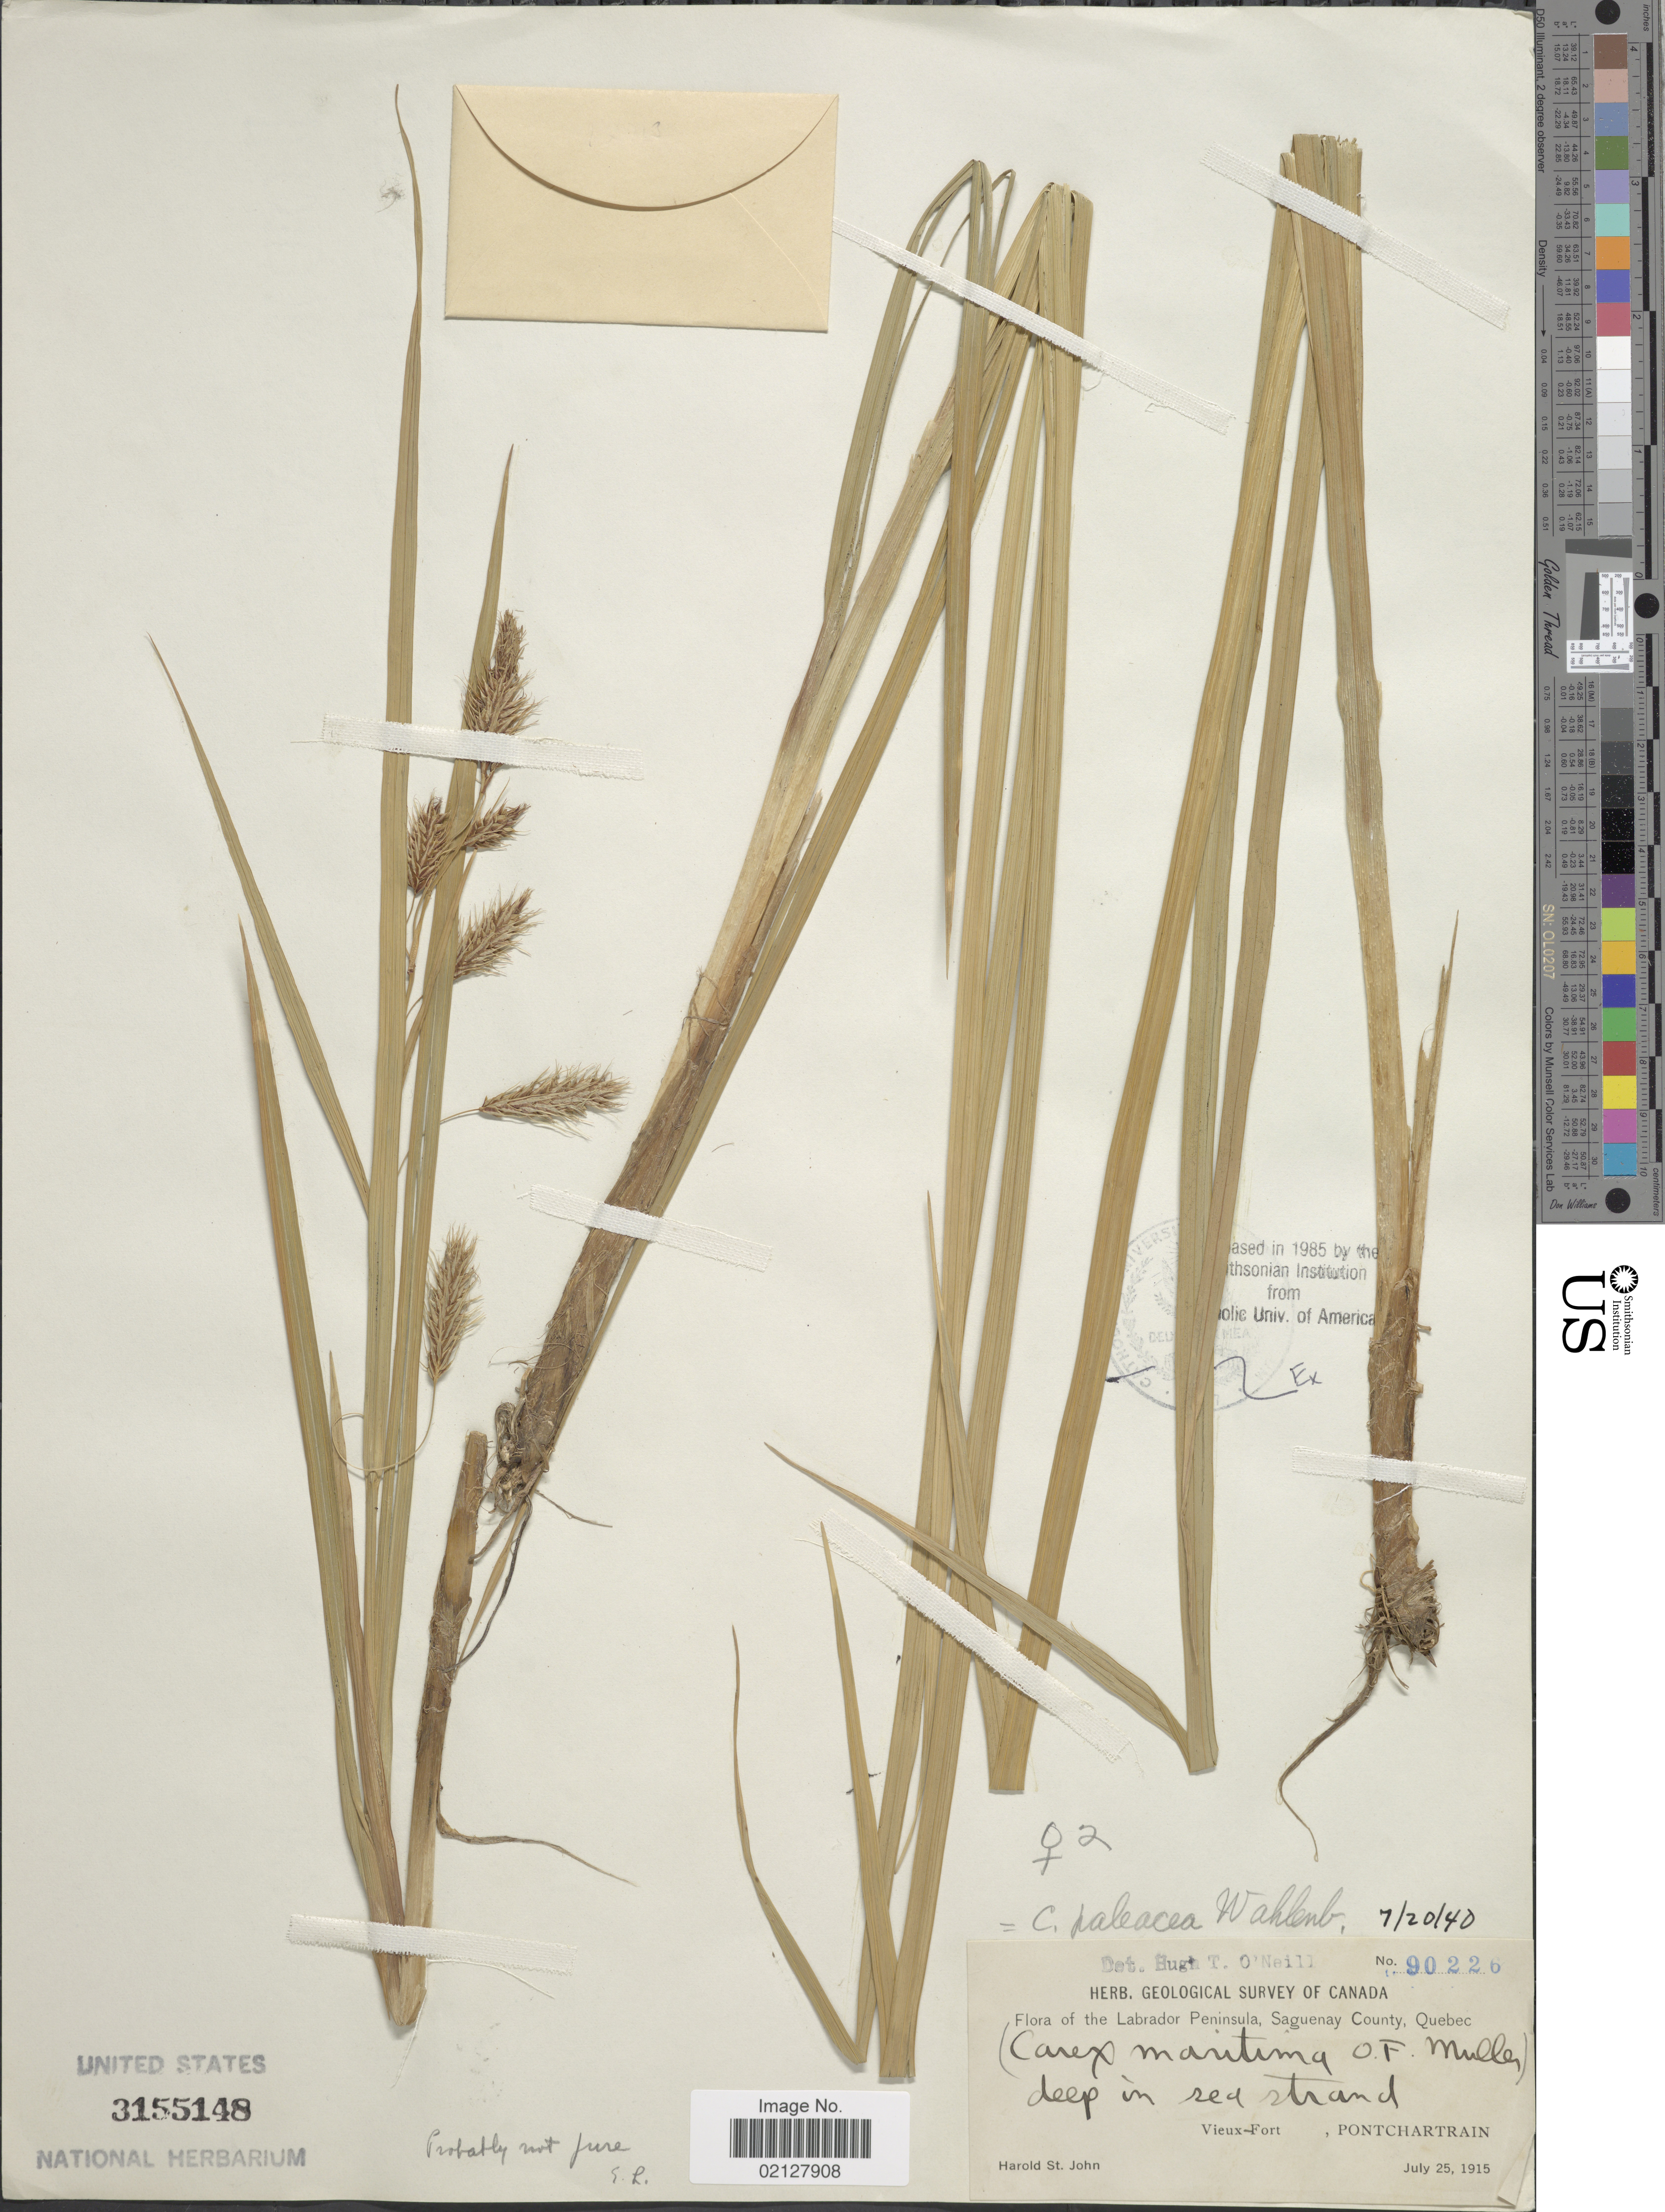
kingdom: Plantae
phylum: Tracheophyta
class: Liliopsida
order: Poales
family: Cyperaceae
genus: Carex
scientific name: Carex paleacea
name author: Schreb. ex Wahlenb.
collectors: H. St. John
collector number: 90226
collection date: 1915-07-25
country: Canada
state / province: Quebec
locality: Labrador Peninsula, Saguenay County. Vieux-Fort, Pontchartrain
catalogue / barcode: US 3155148